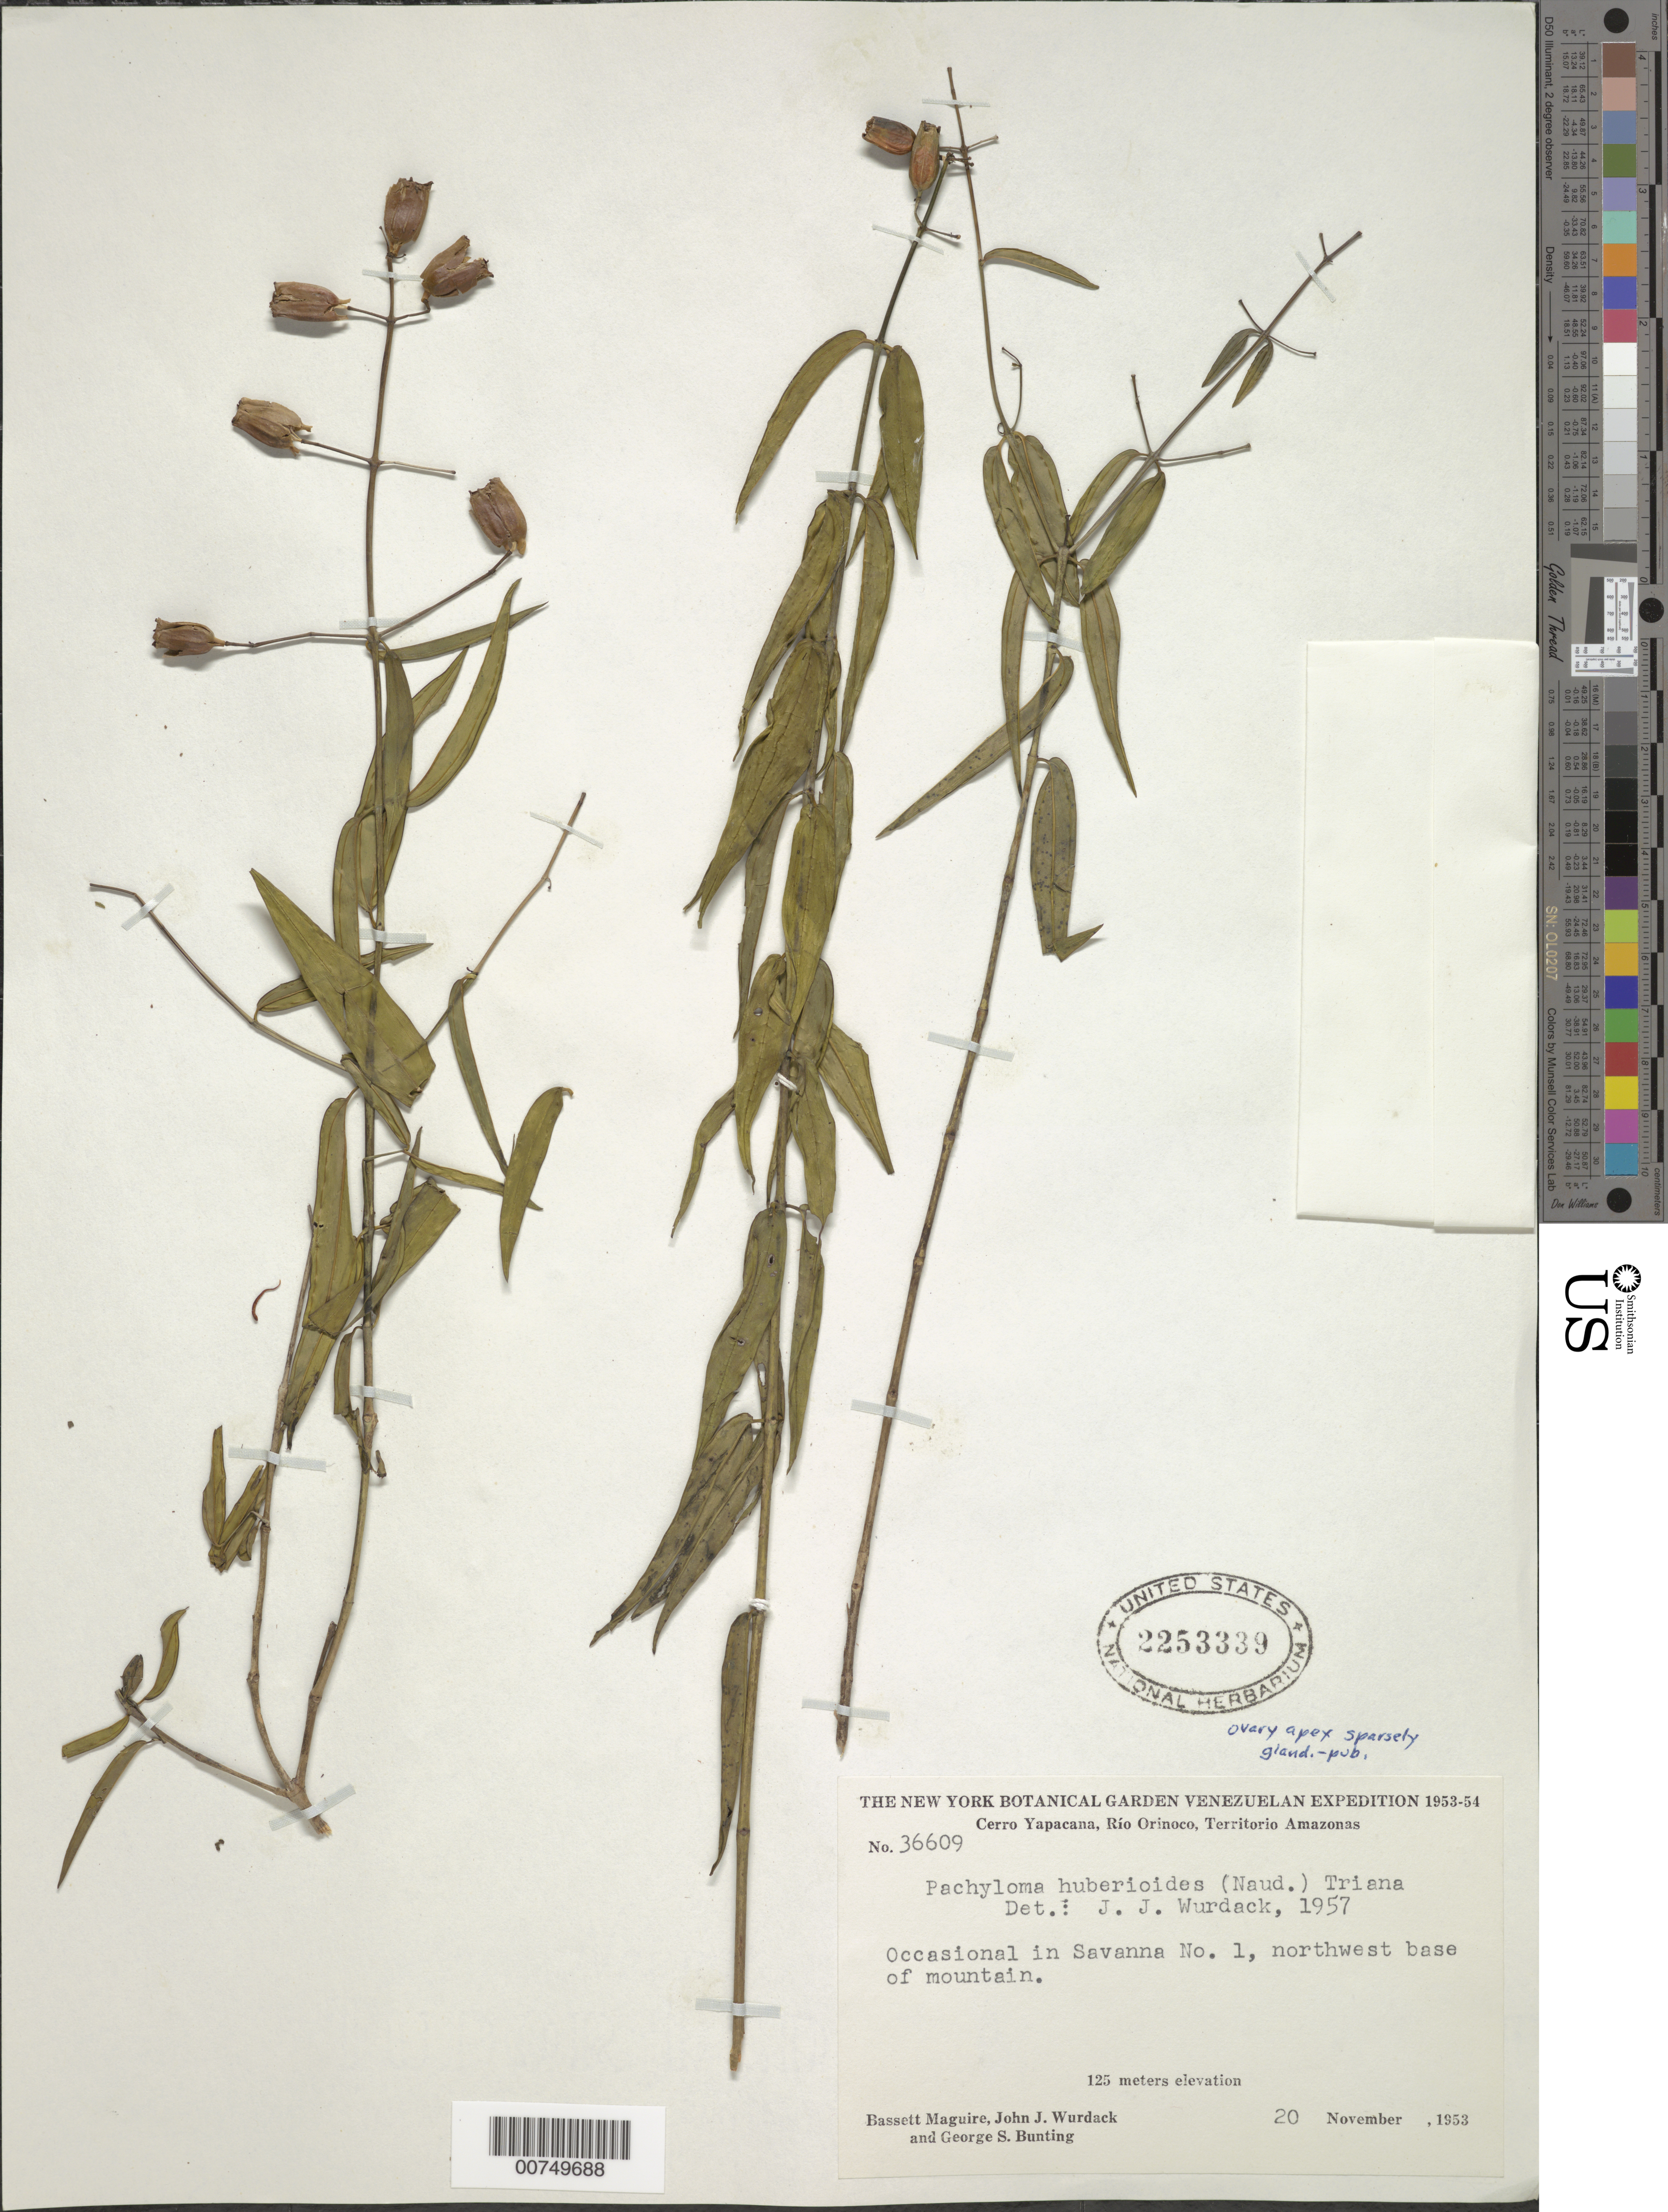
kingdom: Plantae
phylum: Tracheophyta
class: Magnoliopsida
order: Myrtales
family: Melastomataceae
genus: Pachyloma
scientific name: Pachyloma huberioides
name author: (Naudin) Triana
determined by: Wurdack, John J., (US), US (UNITED STATES)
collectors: B. Maguire, J. J. Wurdack & G. S. Bunting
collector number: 36609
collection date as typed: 20-Nov-53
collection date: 1953-11-20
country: Venezuela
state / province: Amazonas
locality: Río Orinoco, Cerro Yapacána, Savanna No. 1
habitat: NW base of mountain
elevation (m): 125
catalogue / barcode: US 2253339